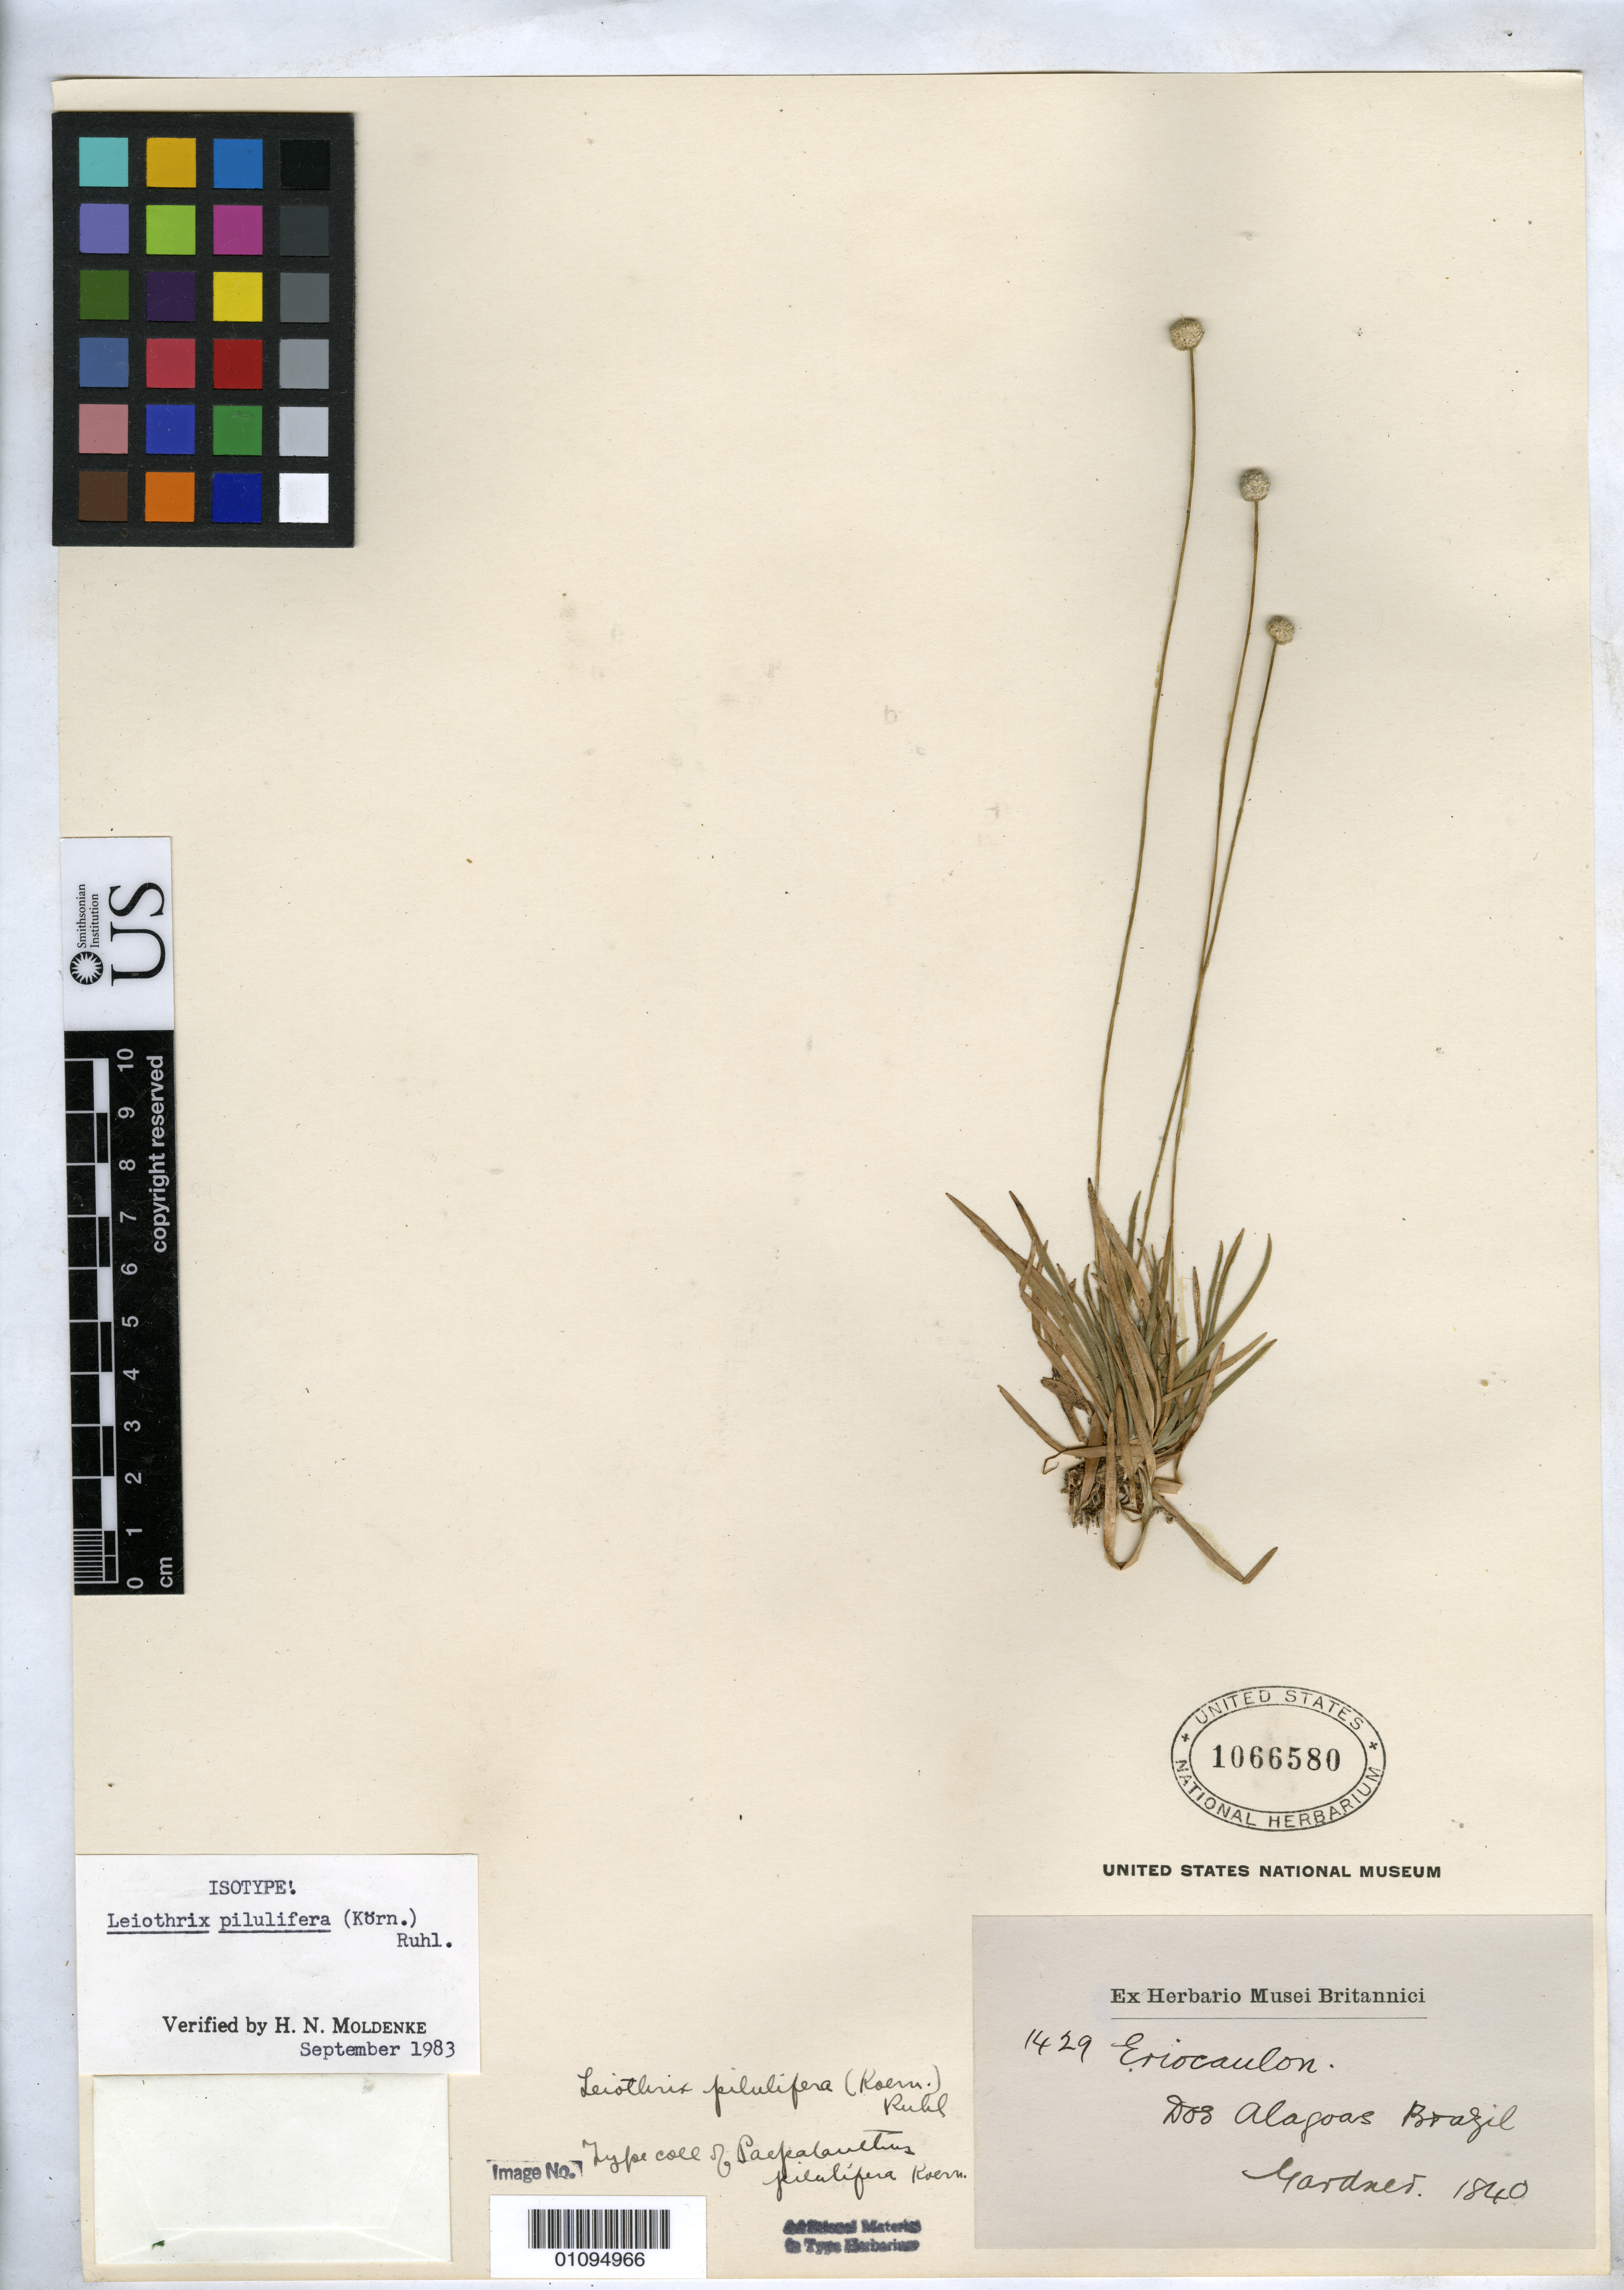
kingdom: Plantae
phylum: Tracheophyta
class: Liliopsida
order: Poales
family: Eriocaulaceae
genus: Paepalanthus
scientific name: Paepalanthus pilulifer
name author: Körn. in Mart.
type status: Isotype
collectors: G. Gardner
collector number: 1429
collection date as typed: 1840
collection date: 1840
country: Brazil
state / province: Alagoas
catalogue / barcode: US 1066580